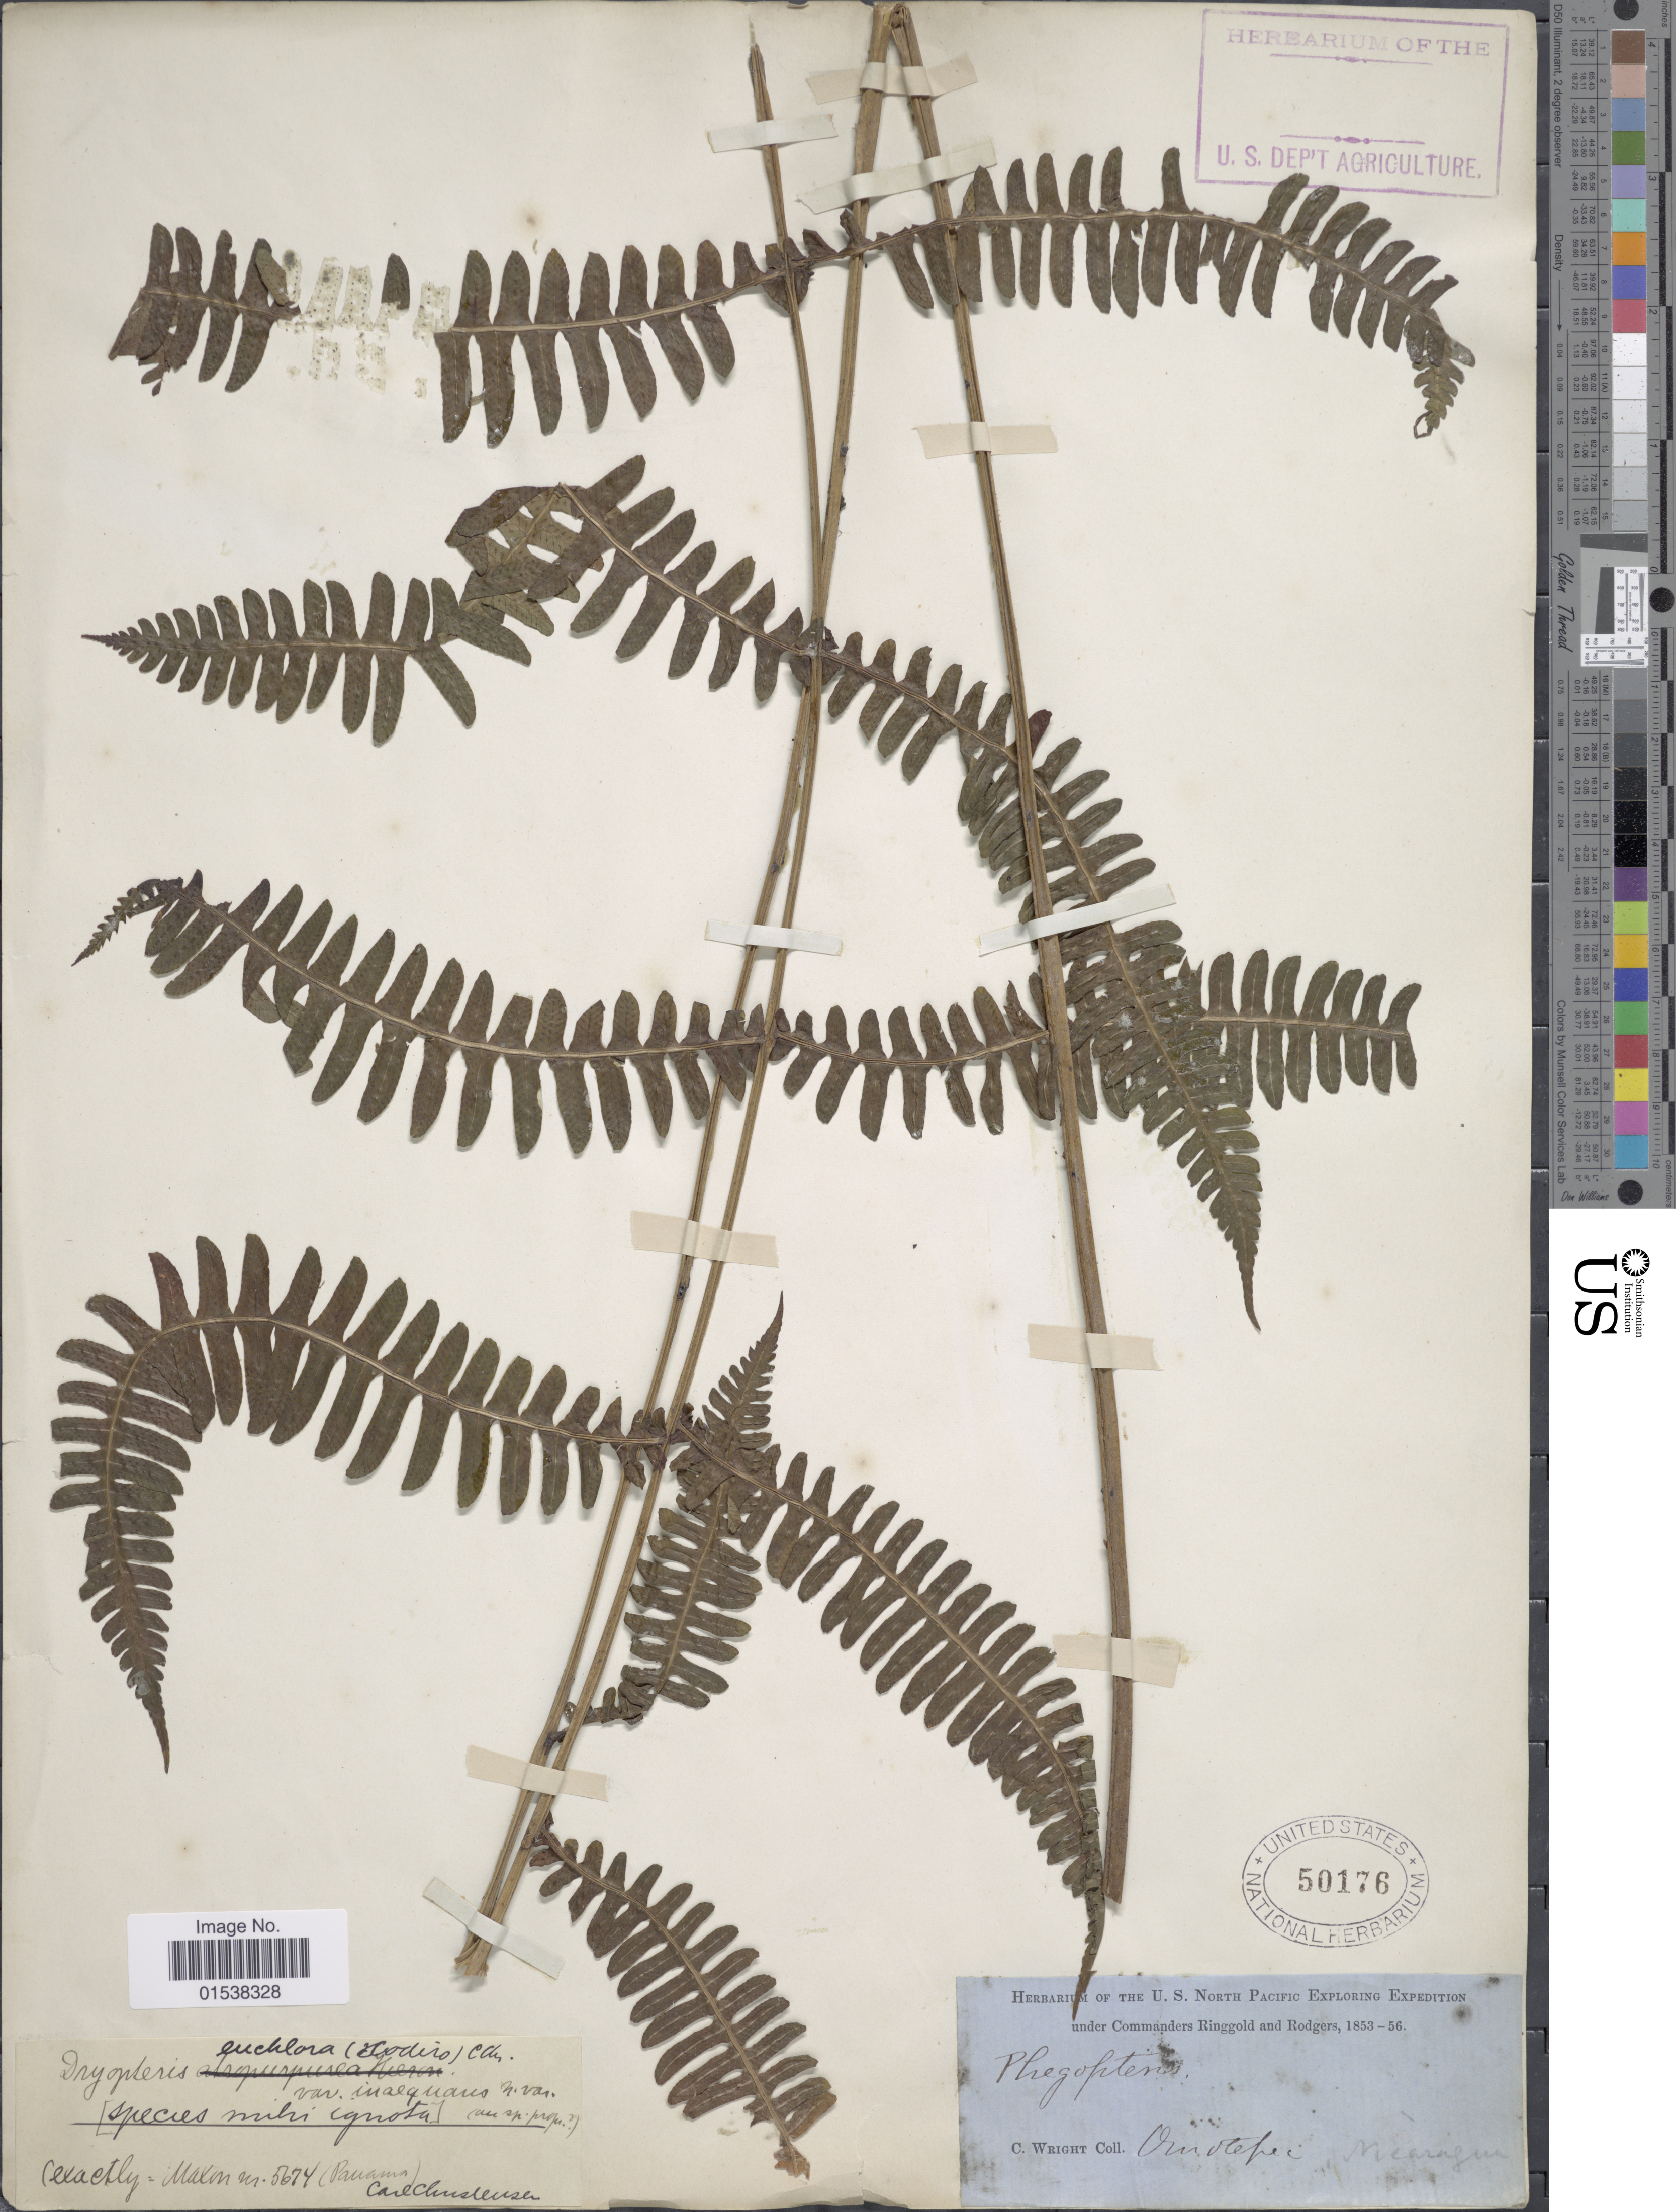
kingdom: Plantae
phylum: Tracheophyta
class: Polypodiopsida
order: Polypodiales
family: Thelypteridaceae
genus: Amauropelta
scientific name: Amauropelta inaequans (C. Chr.) comb. nov., ined 2015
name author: (C. Chr.)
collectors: C. Wright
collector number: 5674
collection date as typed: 1856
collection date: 1853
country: Panama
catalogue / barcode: US 50176